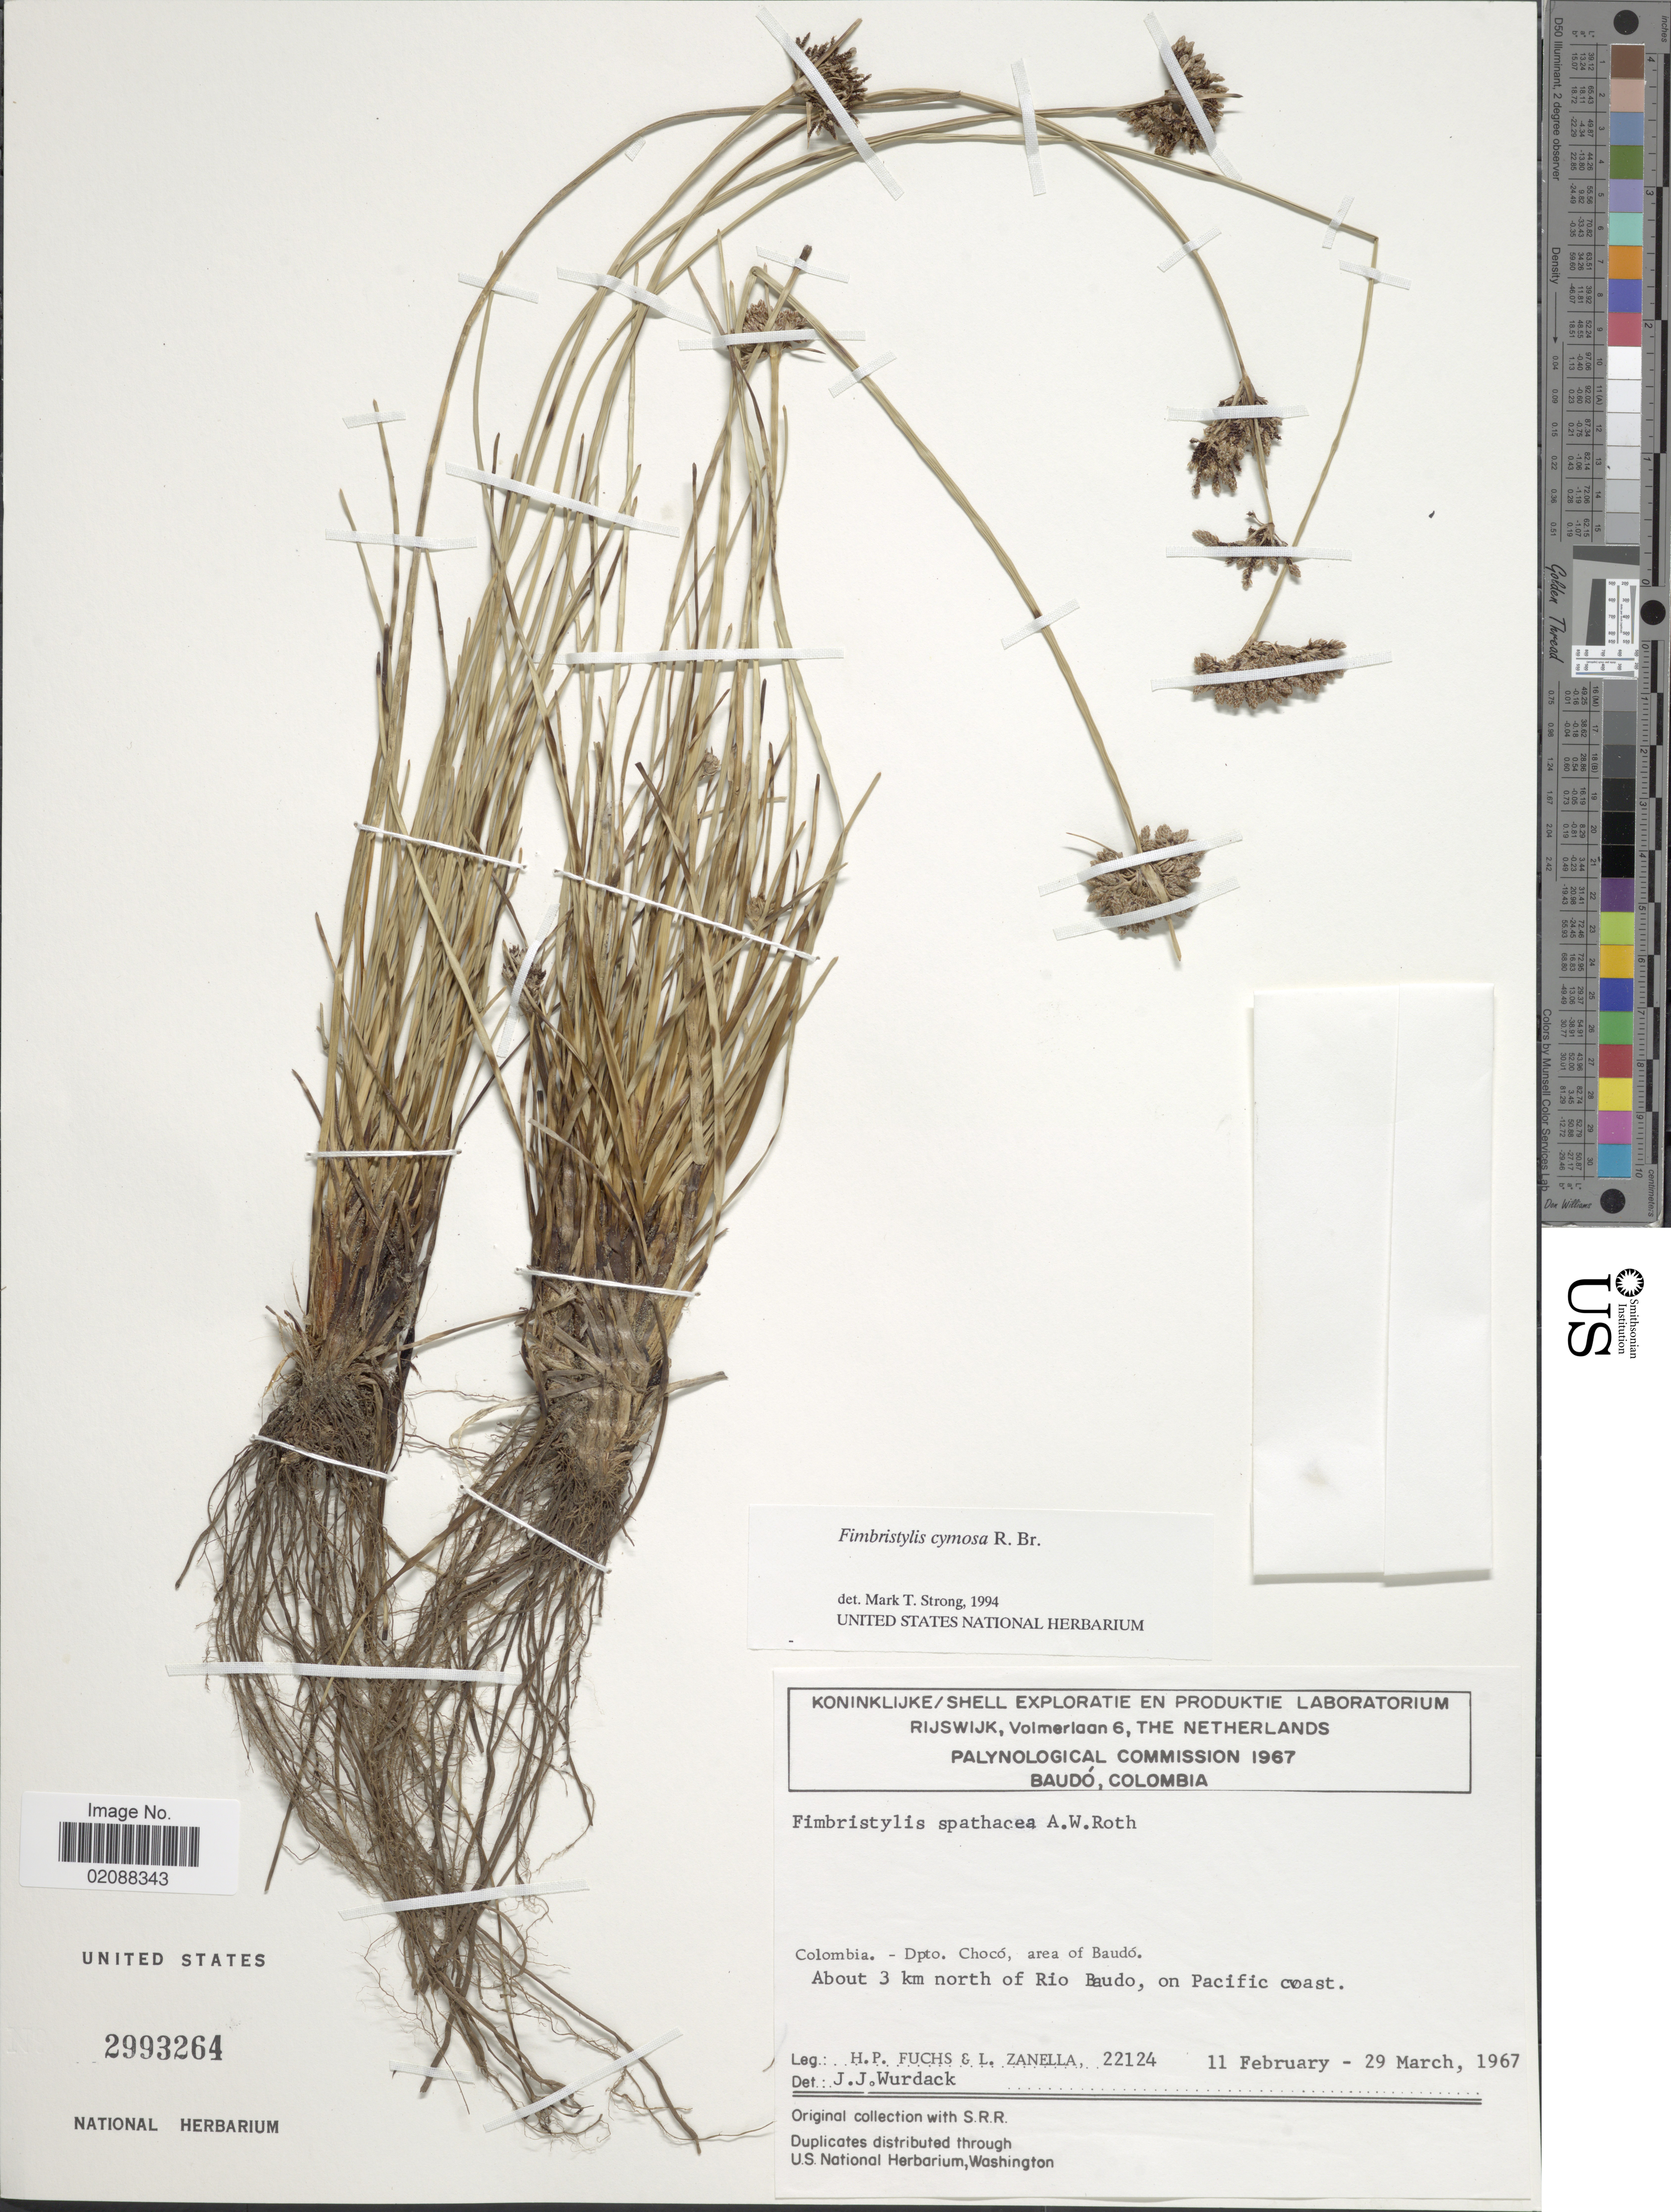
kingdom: Plantae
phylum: Tracheophyta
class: Liliopsida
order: Poales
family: Cyperaceae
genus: Fimbristylis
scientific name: Fimbristylis cymosa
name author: R. Br.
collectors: H. P. Fuchs & L. Zanella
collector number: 22124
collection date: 1967-02-11/1967-03-29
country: Colombia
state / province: Chocó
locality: Area of Baudo, about 3 km north of Rio Baudo, on Pacific coast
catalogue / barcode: US 2993264